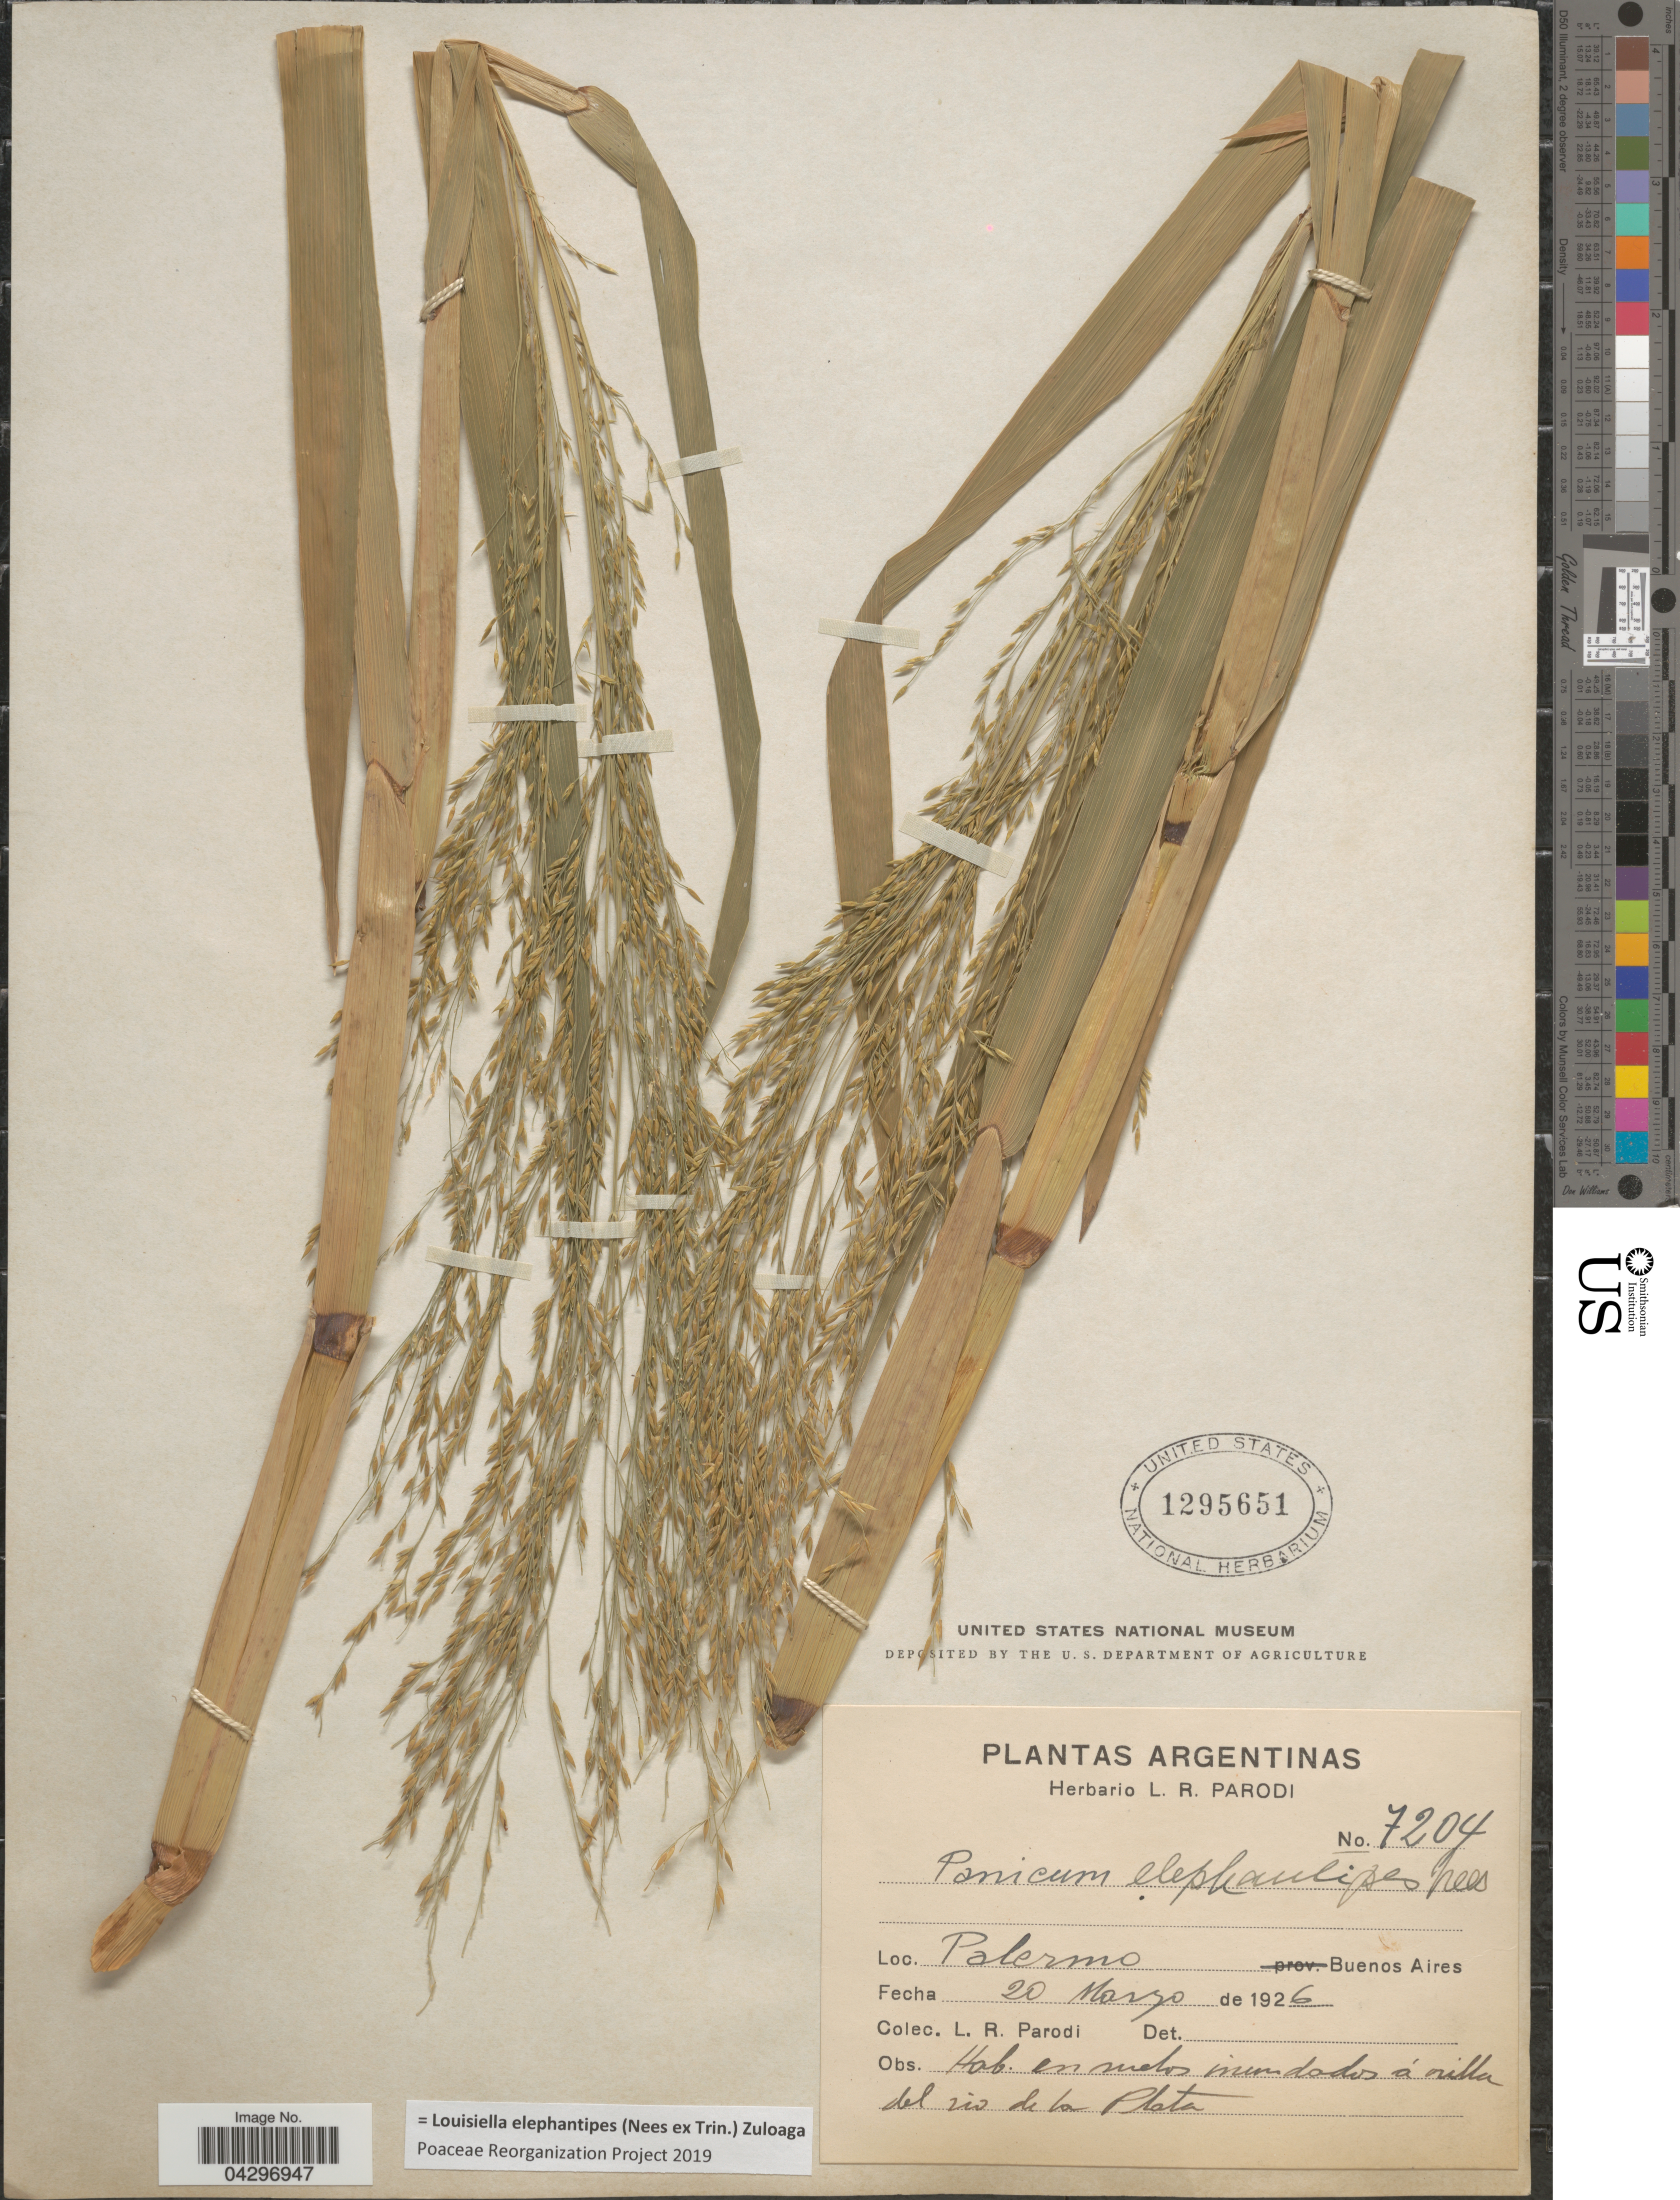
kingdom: Plantae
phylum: Tracheophyta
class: Liliopsida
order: Poales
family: Poaceae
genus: Louisiella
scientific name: Louisiella elephantipes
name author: (Nees ex Trin.) Zuloaga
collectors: L. R. Parodi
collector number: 7204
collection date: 1926-03-20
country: Argentina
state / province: Buenos Aires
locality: Palermo. En suelos inundados à orilla del rio de la Plata.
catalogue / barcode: US 1295651